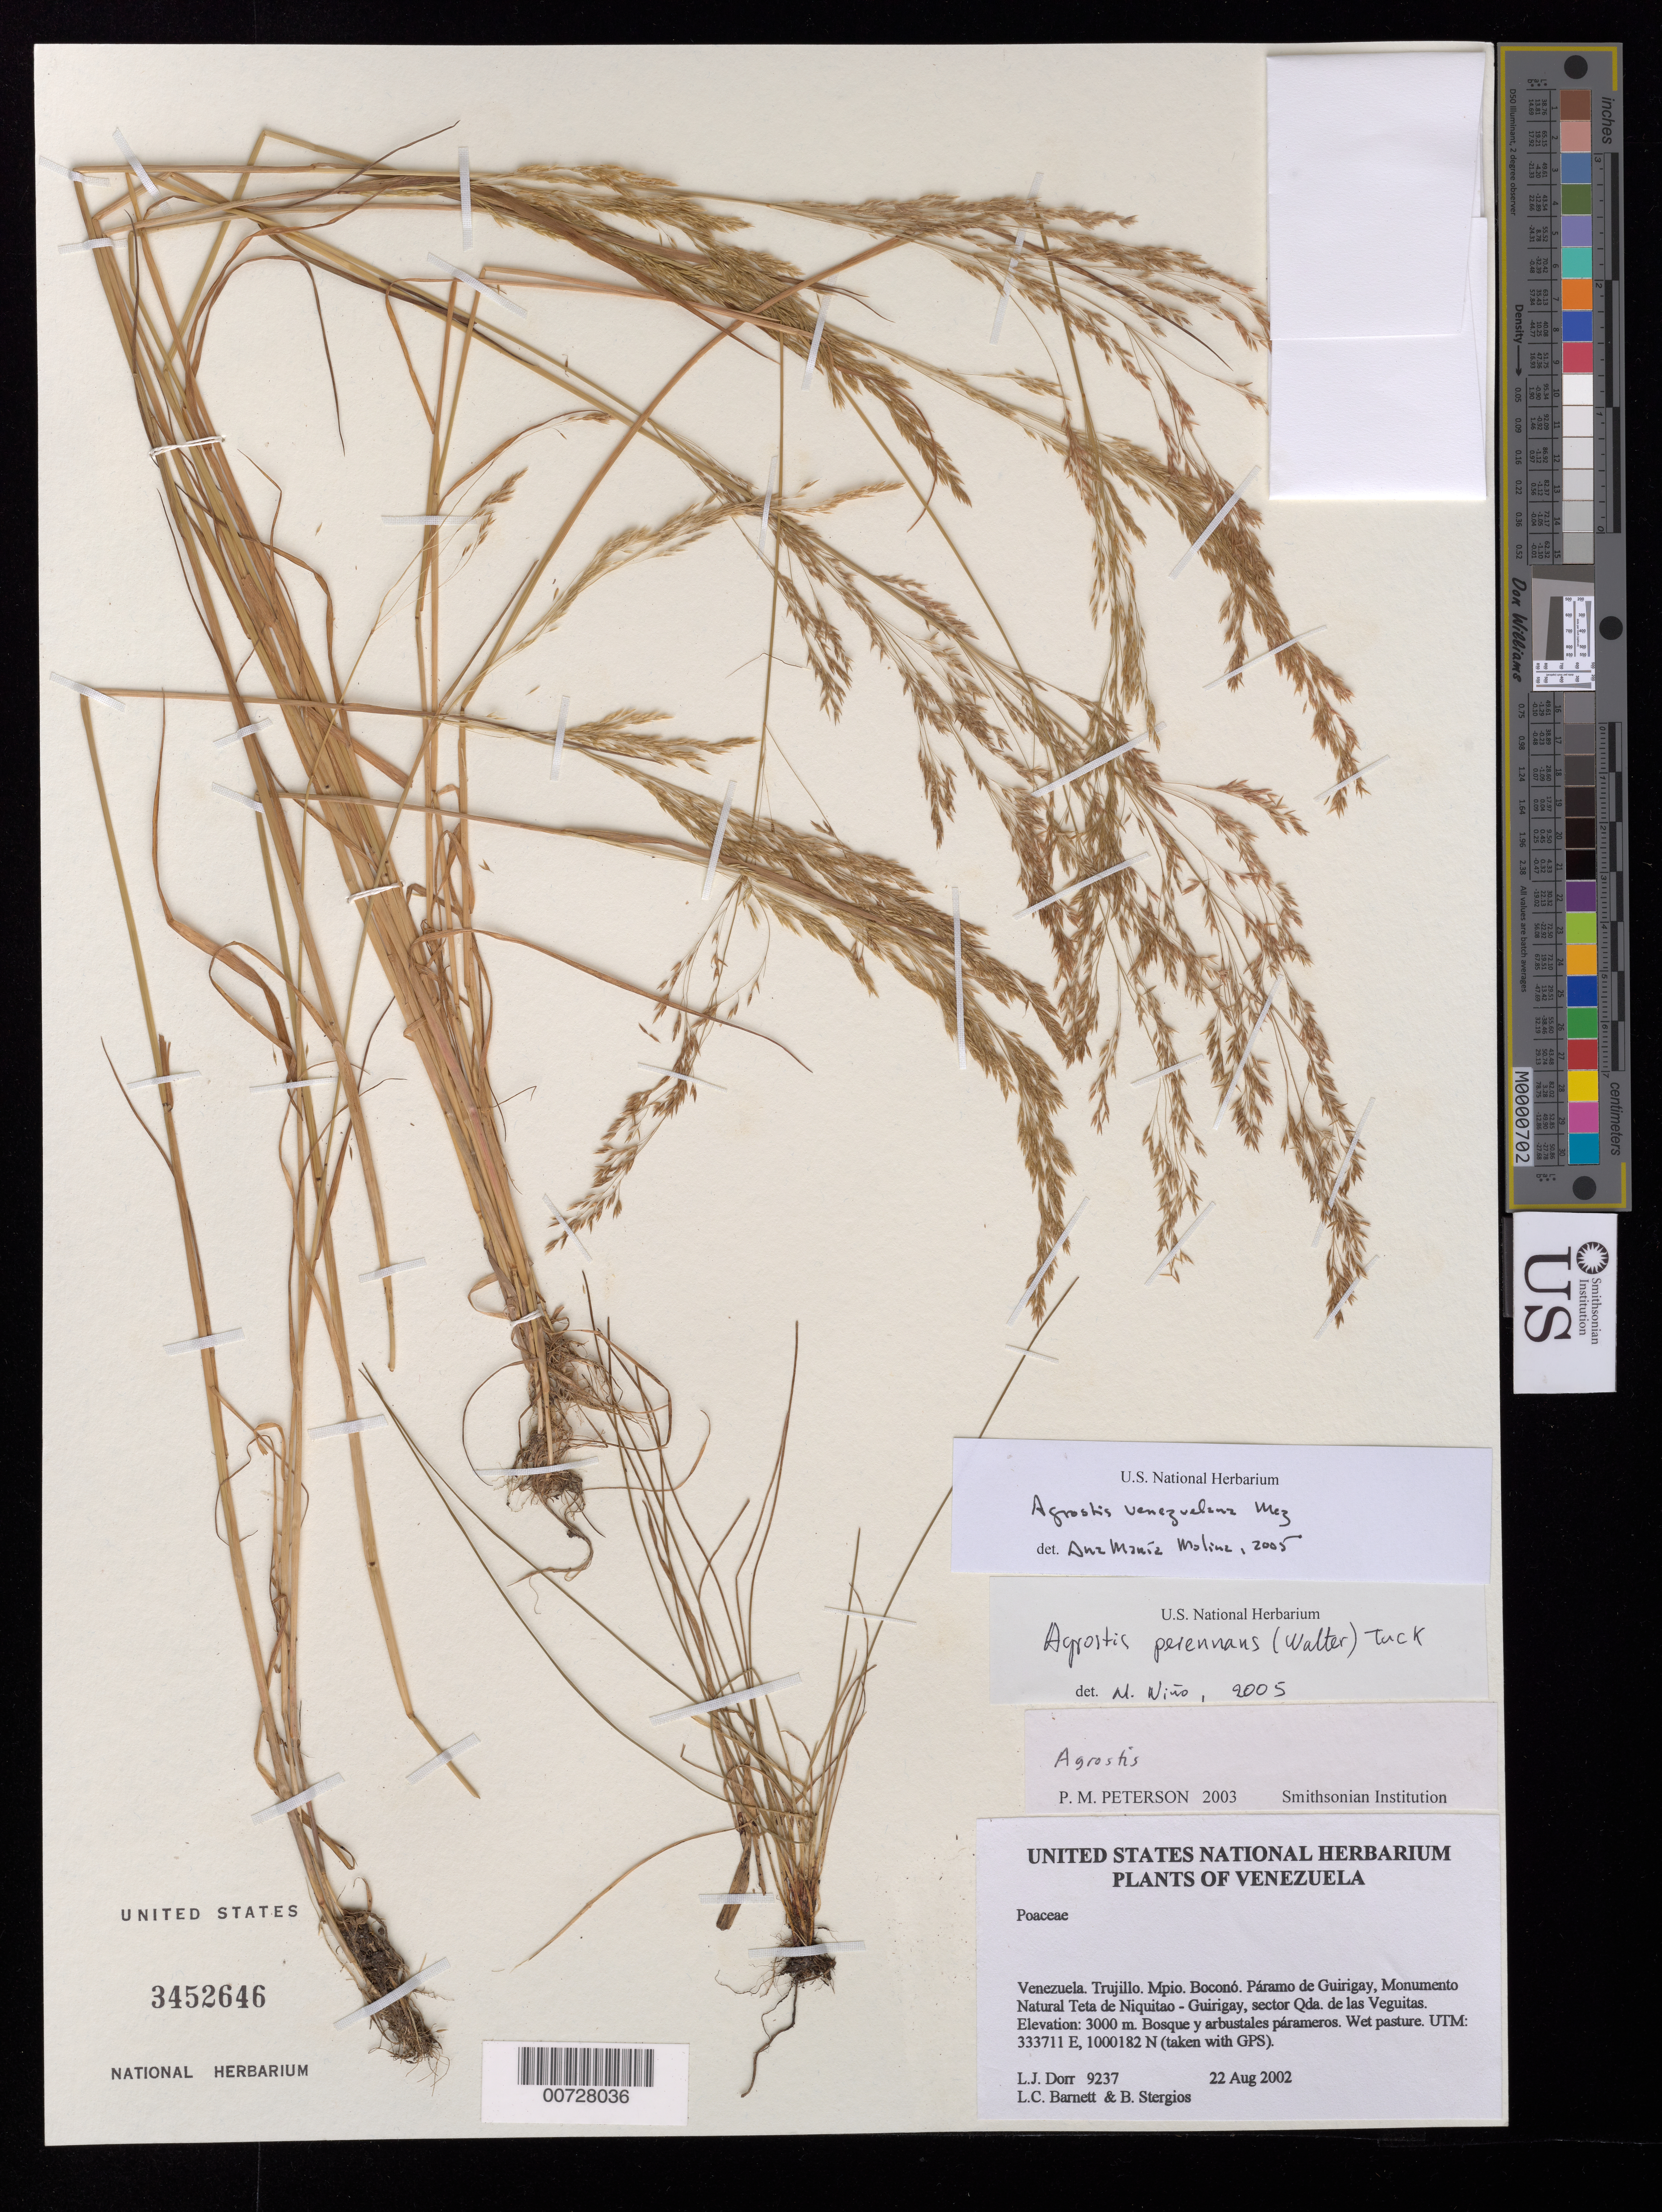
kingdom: Plantae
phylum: Tracheophyta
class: Liliopsida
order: Poales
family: Poaceae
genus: Agrostis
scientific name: Agrostis venezuelana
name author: Mez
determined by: Molina, Ana M. de R.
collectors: L. J. Dorr, L. C. Barnett & B. G. Stergios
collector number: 9237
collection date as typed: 22 Aug 2002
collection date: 2002-08-22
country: Venezuela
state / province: Trujillo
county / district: Boconó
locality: Páramo de Guirigay, Monumento Natural Teta de Niquitao - Guirigay, sector Las Veguitas.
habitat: Bosque y arbustales párameros. Wet pasture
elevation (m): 3000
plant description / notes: MO, PORT, US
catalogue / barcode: US 3452646